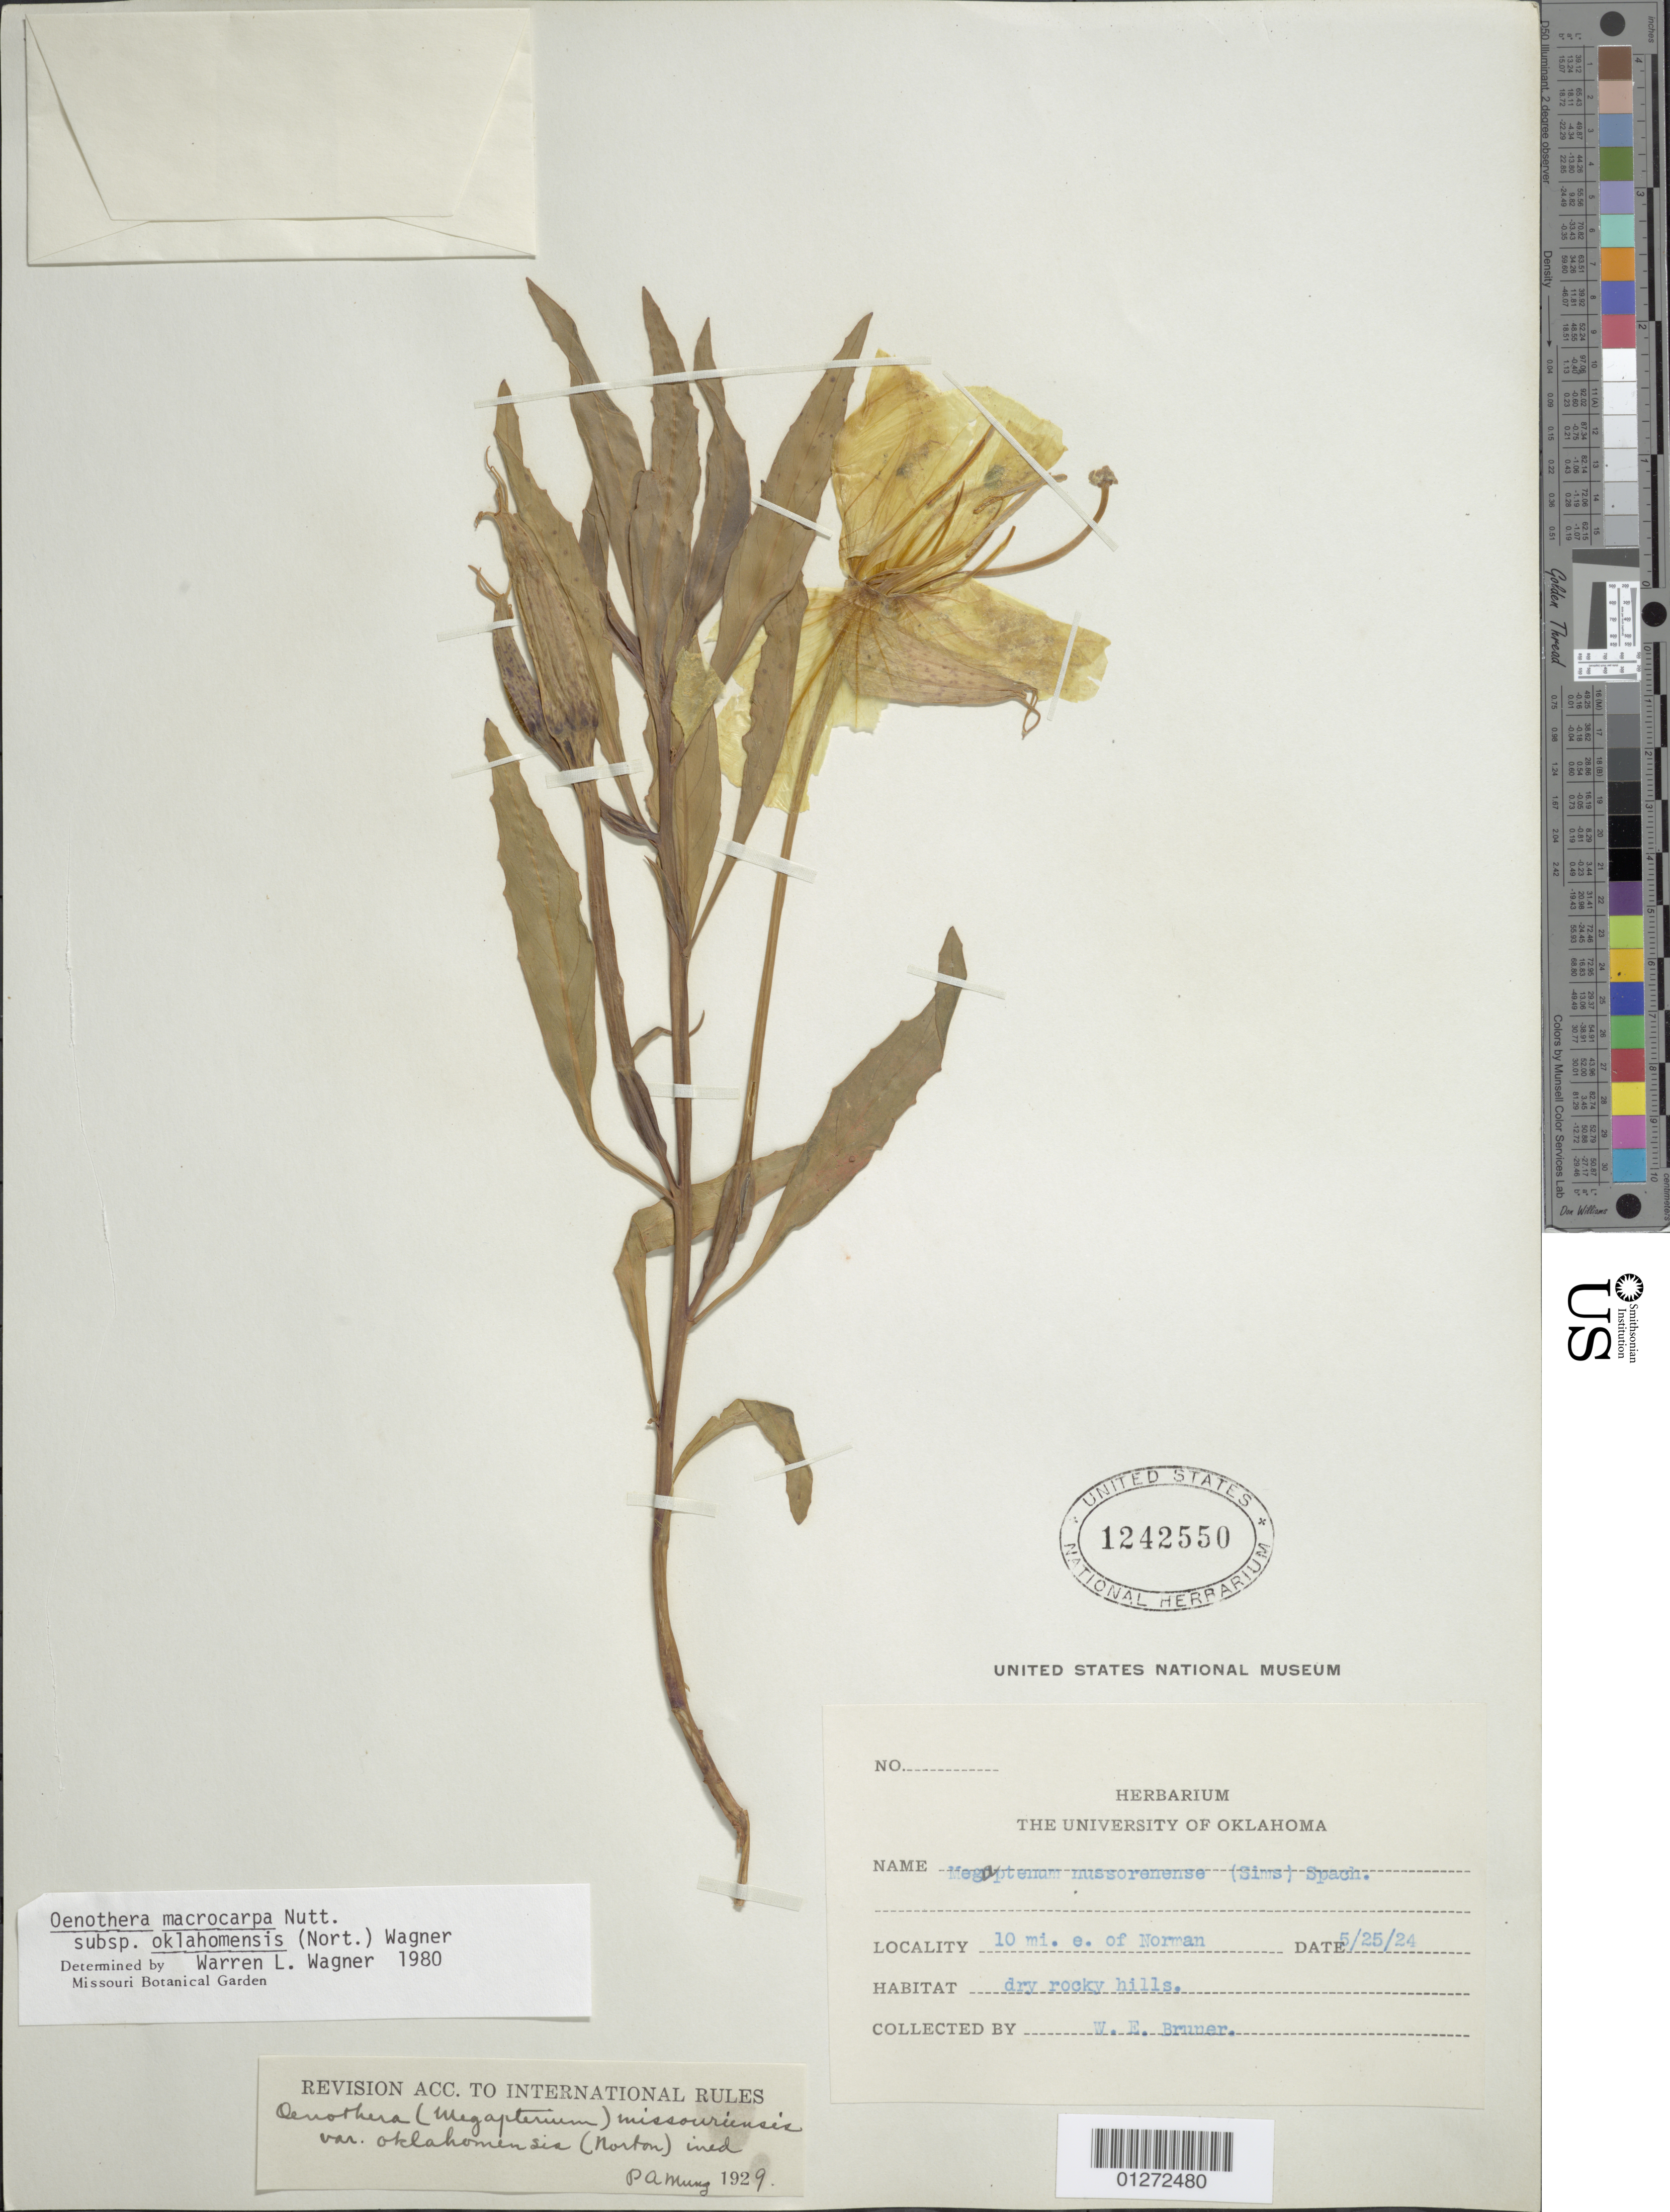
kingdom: Plantae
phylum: Tracheophyta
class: Magnoliopsida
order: Myrtales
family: Onagraceae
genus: Oenothera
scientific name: Oenothera macrocarpa subsp. oklahomensis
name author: (Norton) W.L. Wagner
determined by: Wagner, W. L., (BOT), Smithsonian Institution - National Museum of Natural History (UNITED STATES)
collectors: W. Bruner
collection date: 1924-05-25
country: United States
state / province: Oklahoma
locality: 10 mi E of Norman.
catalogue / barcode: US 1242550